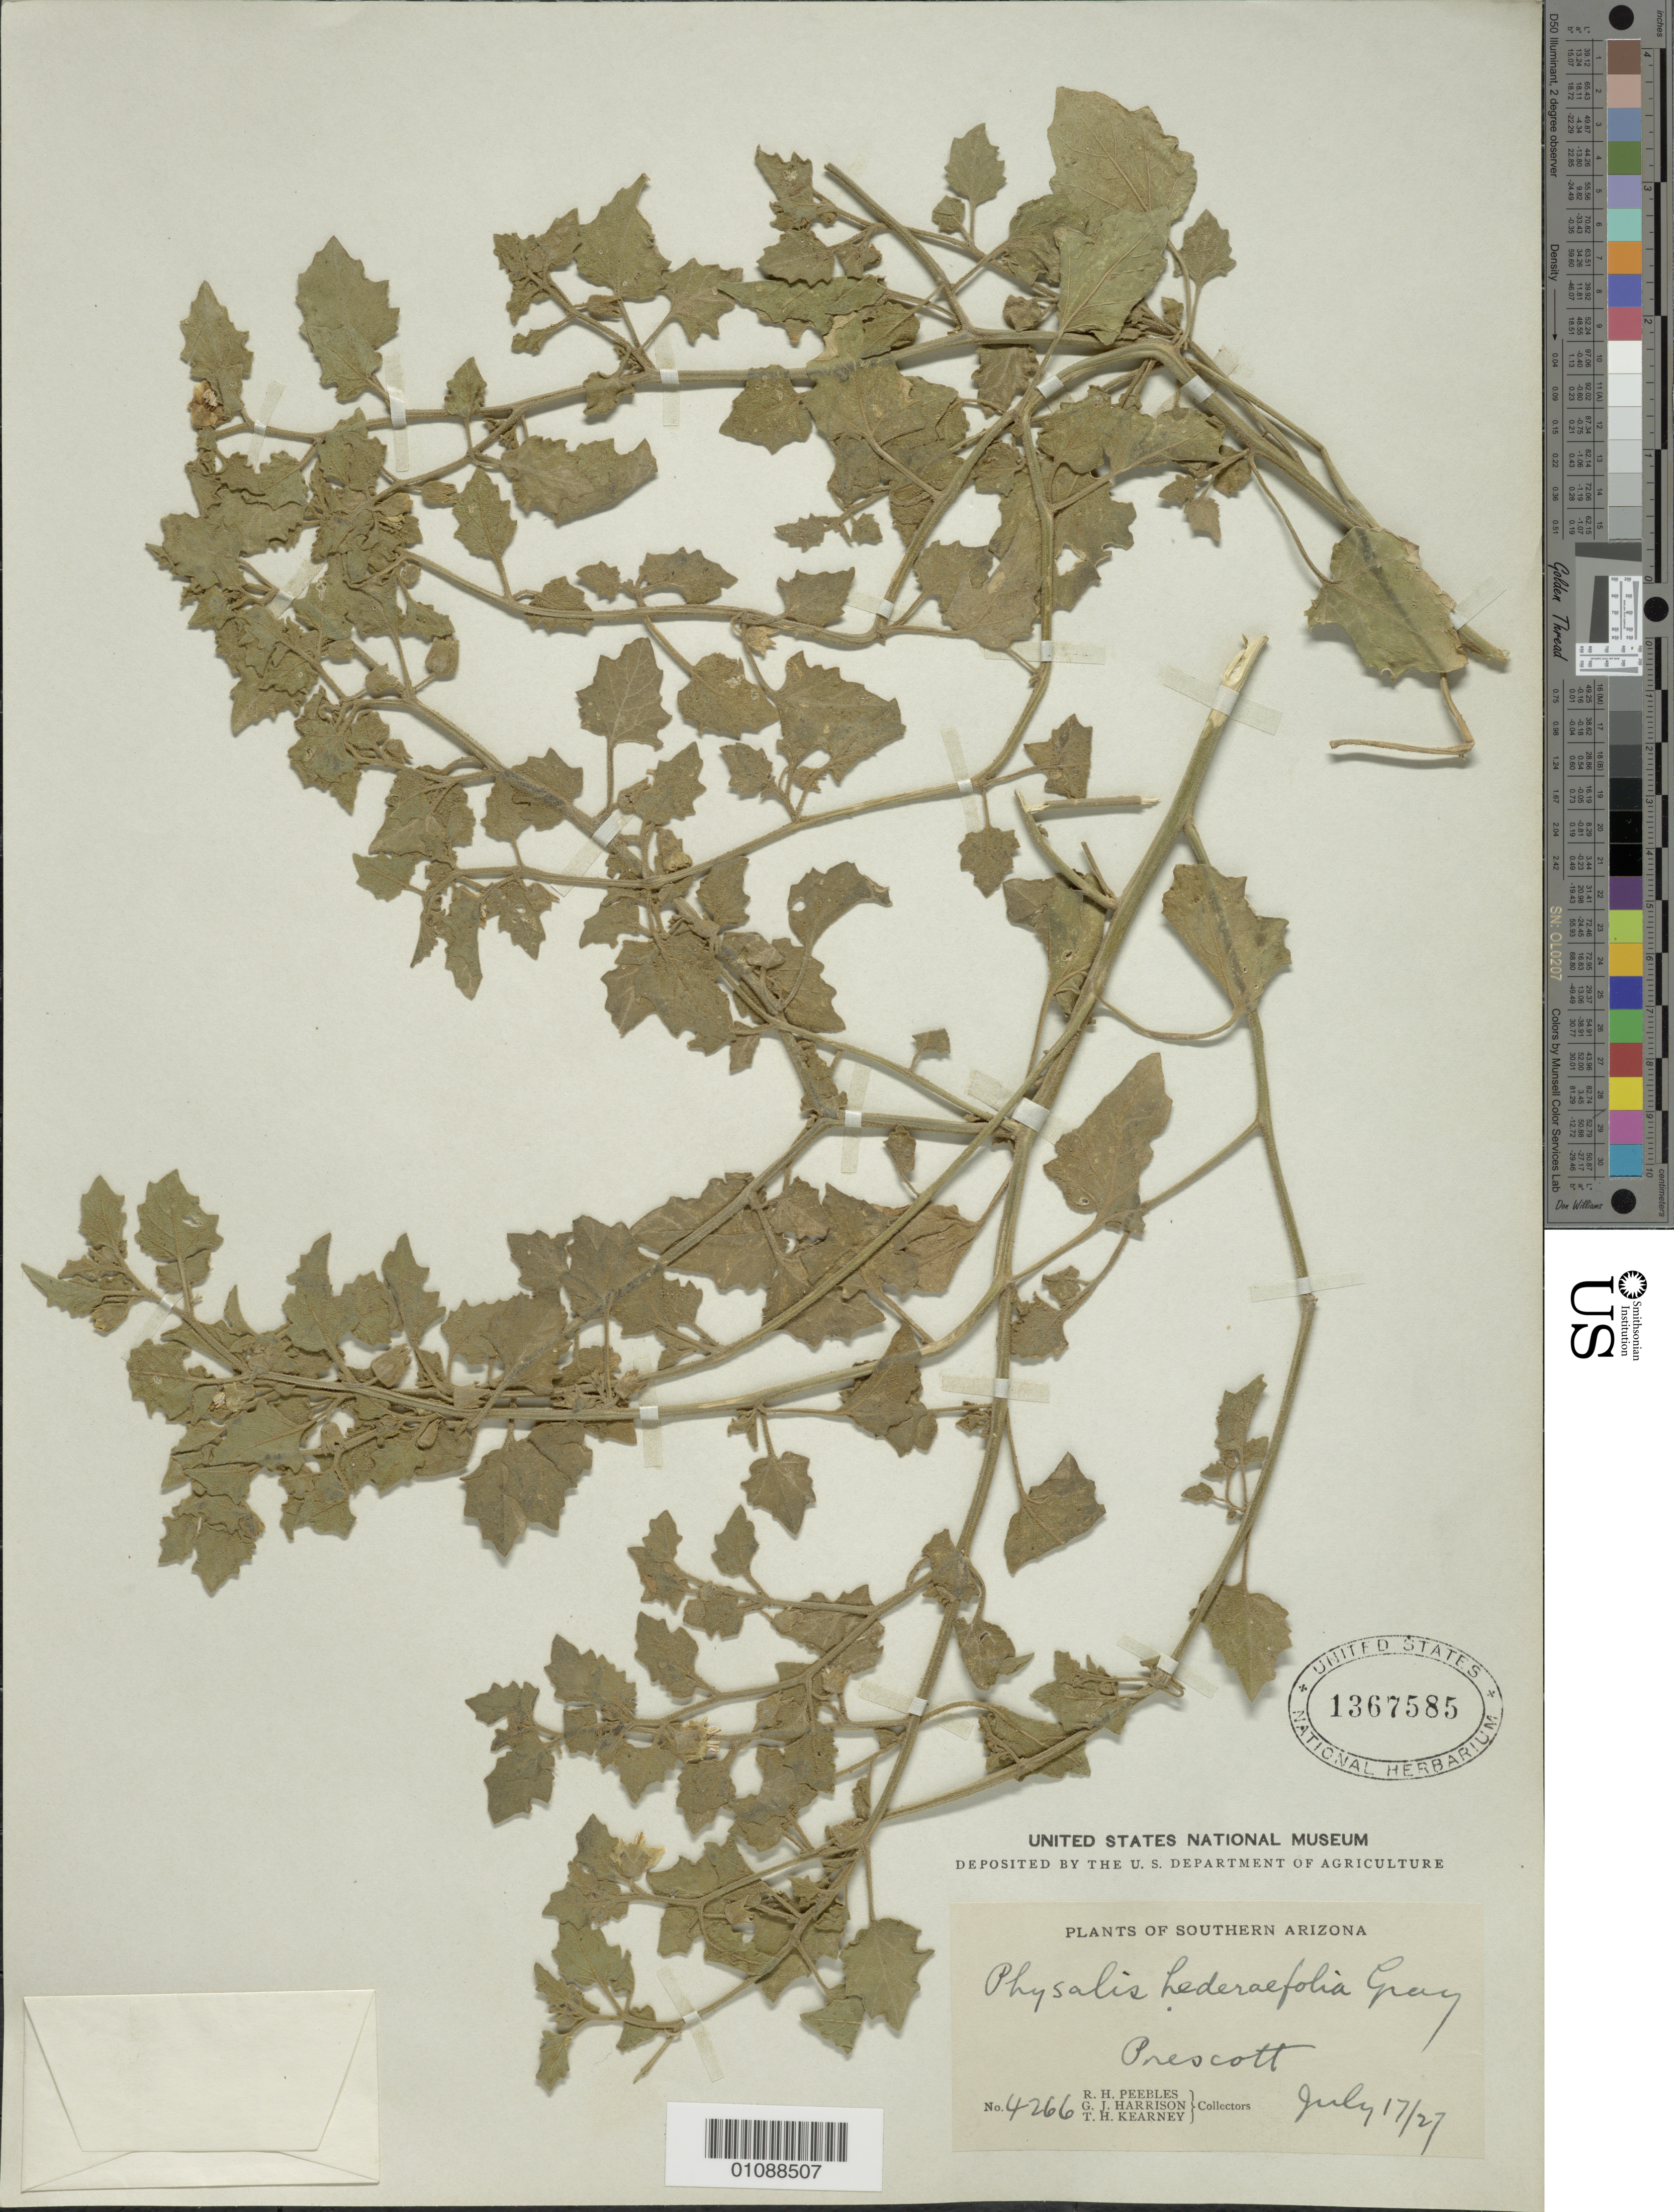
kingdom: Plantae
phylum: Tracheophyta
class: Magnoliopsida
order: Solanales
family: Solanaceae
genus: Physalis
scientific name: Physalis hederifolia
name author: A. Gray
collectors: R. H. Peebles, G. J. Harrison & T. H. Kearney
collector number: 4266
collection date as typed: Transcribed d/m/y: 17/7/27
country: United States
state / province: Arizona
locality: Southern Arizona, Prescott.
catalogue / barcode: US 1367585